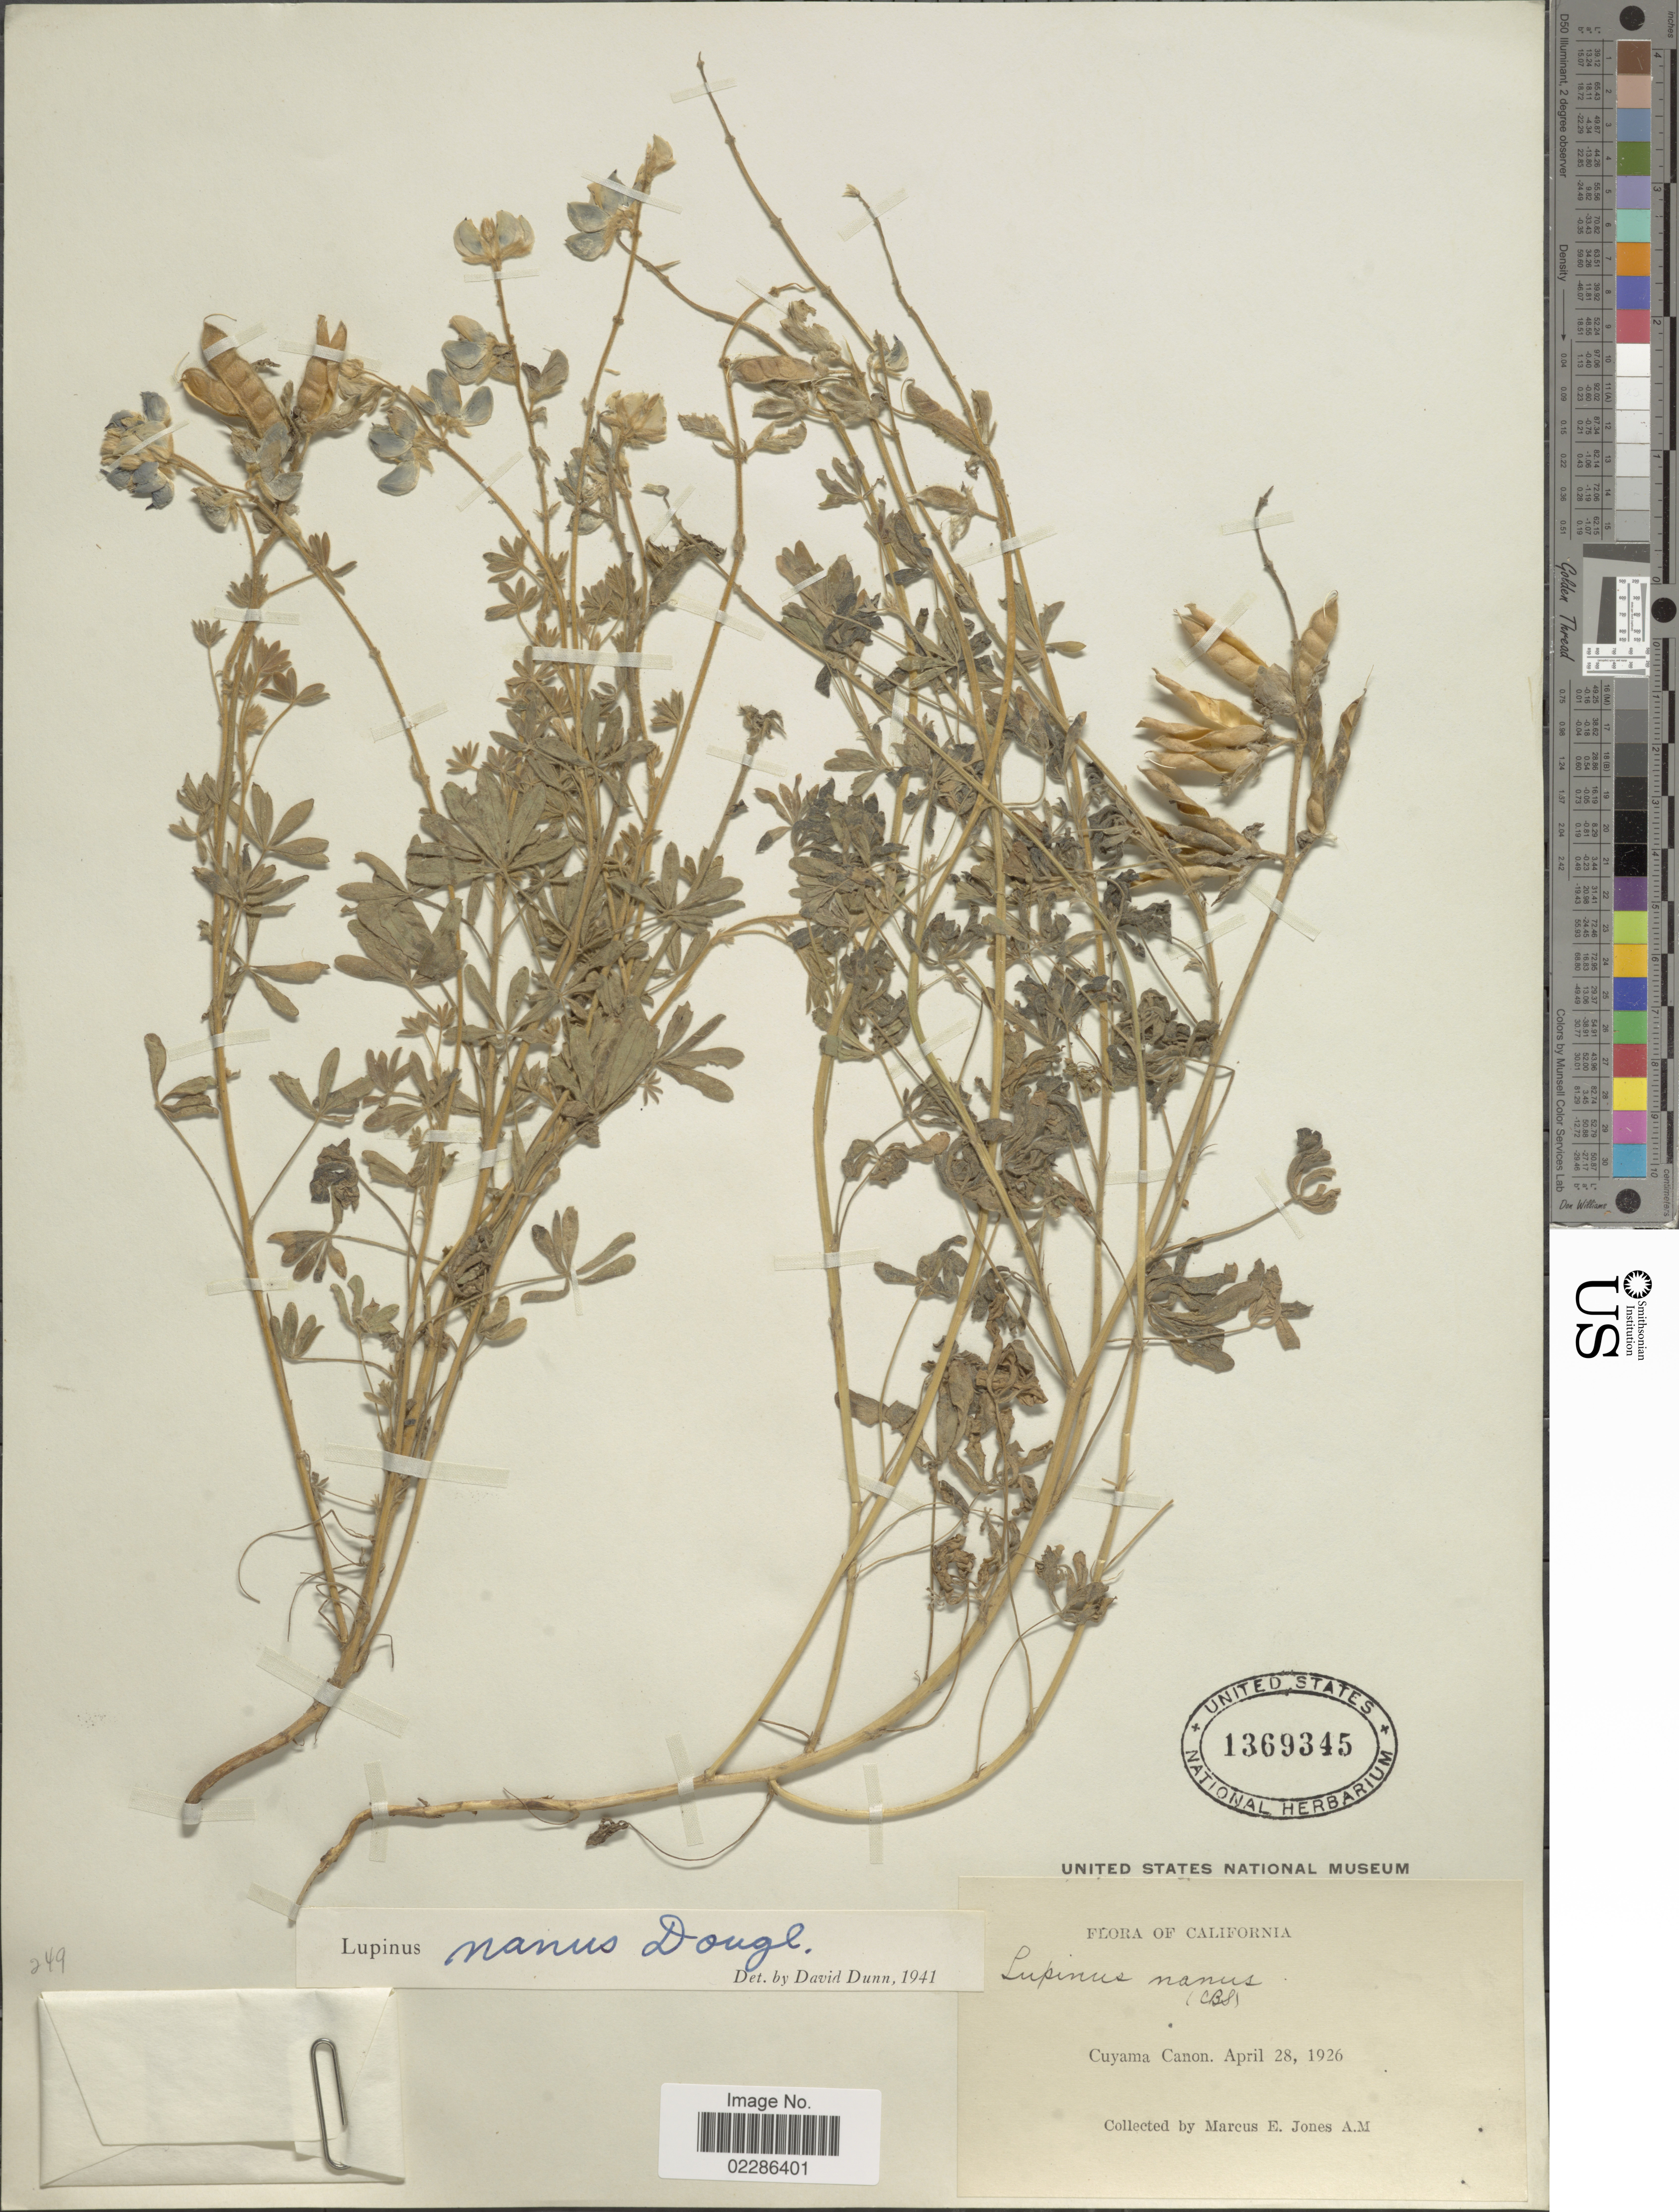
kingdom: Plantae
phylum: Tracheophyta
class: Magnoliopsida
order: Fabales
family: Fabaceae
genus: Lupinus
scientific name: Lupinus nanus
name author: Douglas ex Benth.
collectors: M. E. Jones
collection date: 1926-04-28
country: United States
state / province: California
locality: Cuyama Canon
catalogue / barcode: US 1369345